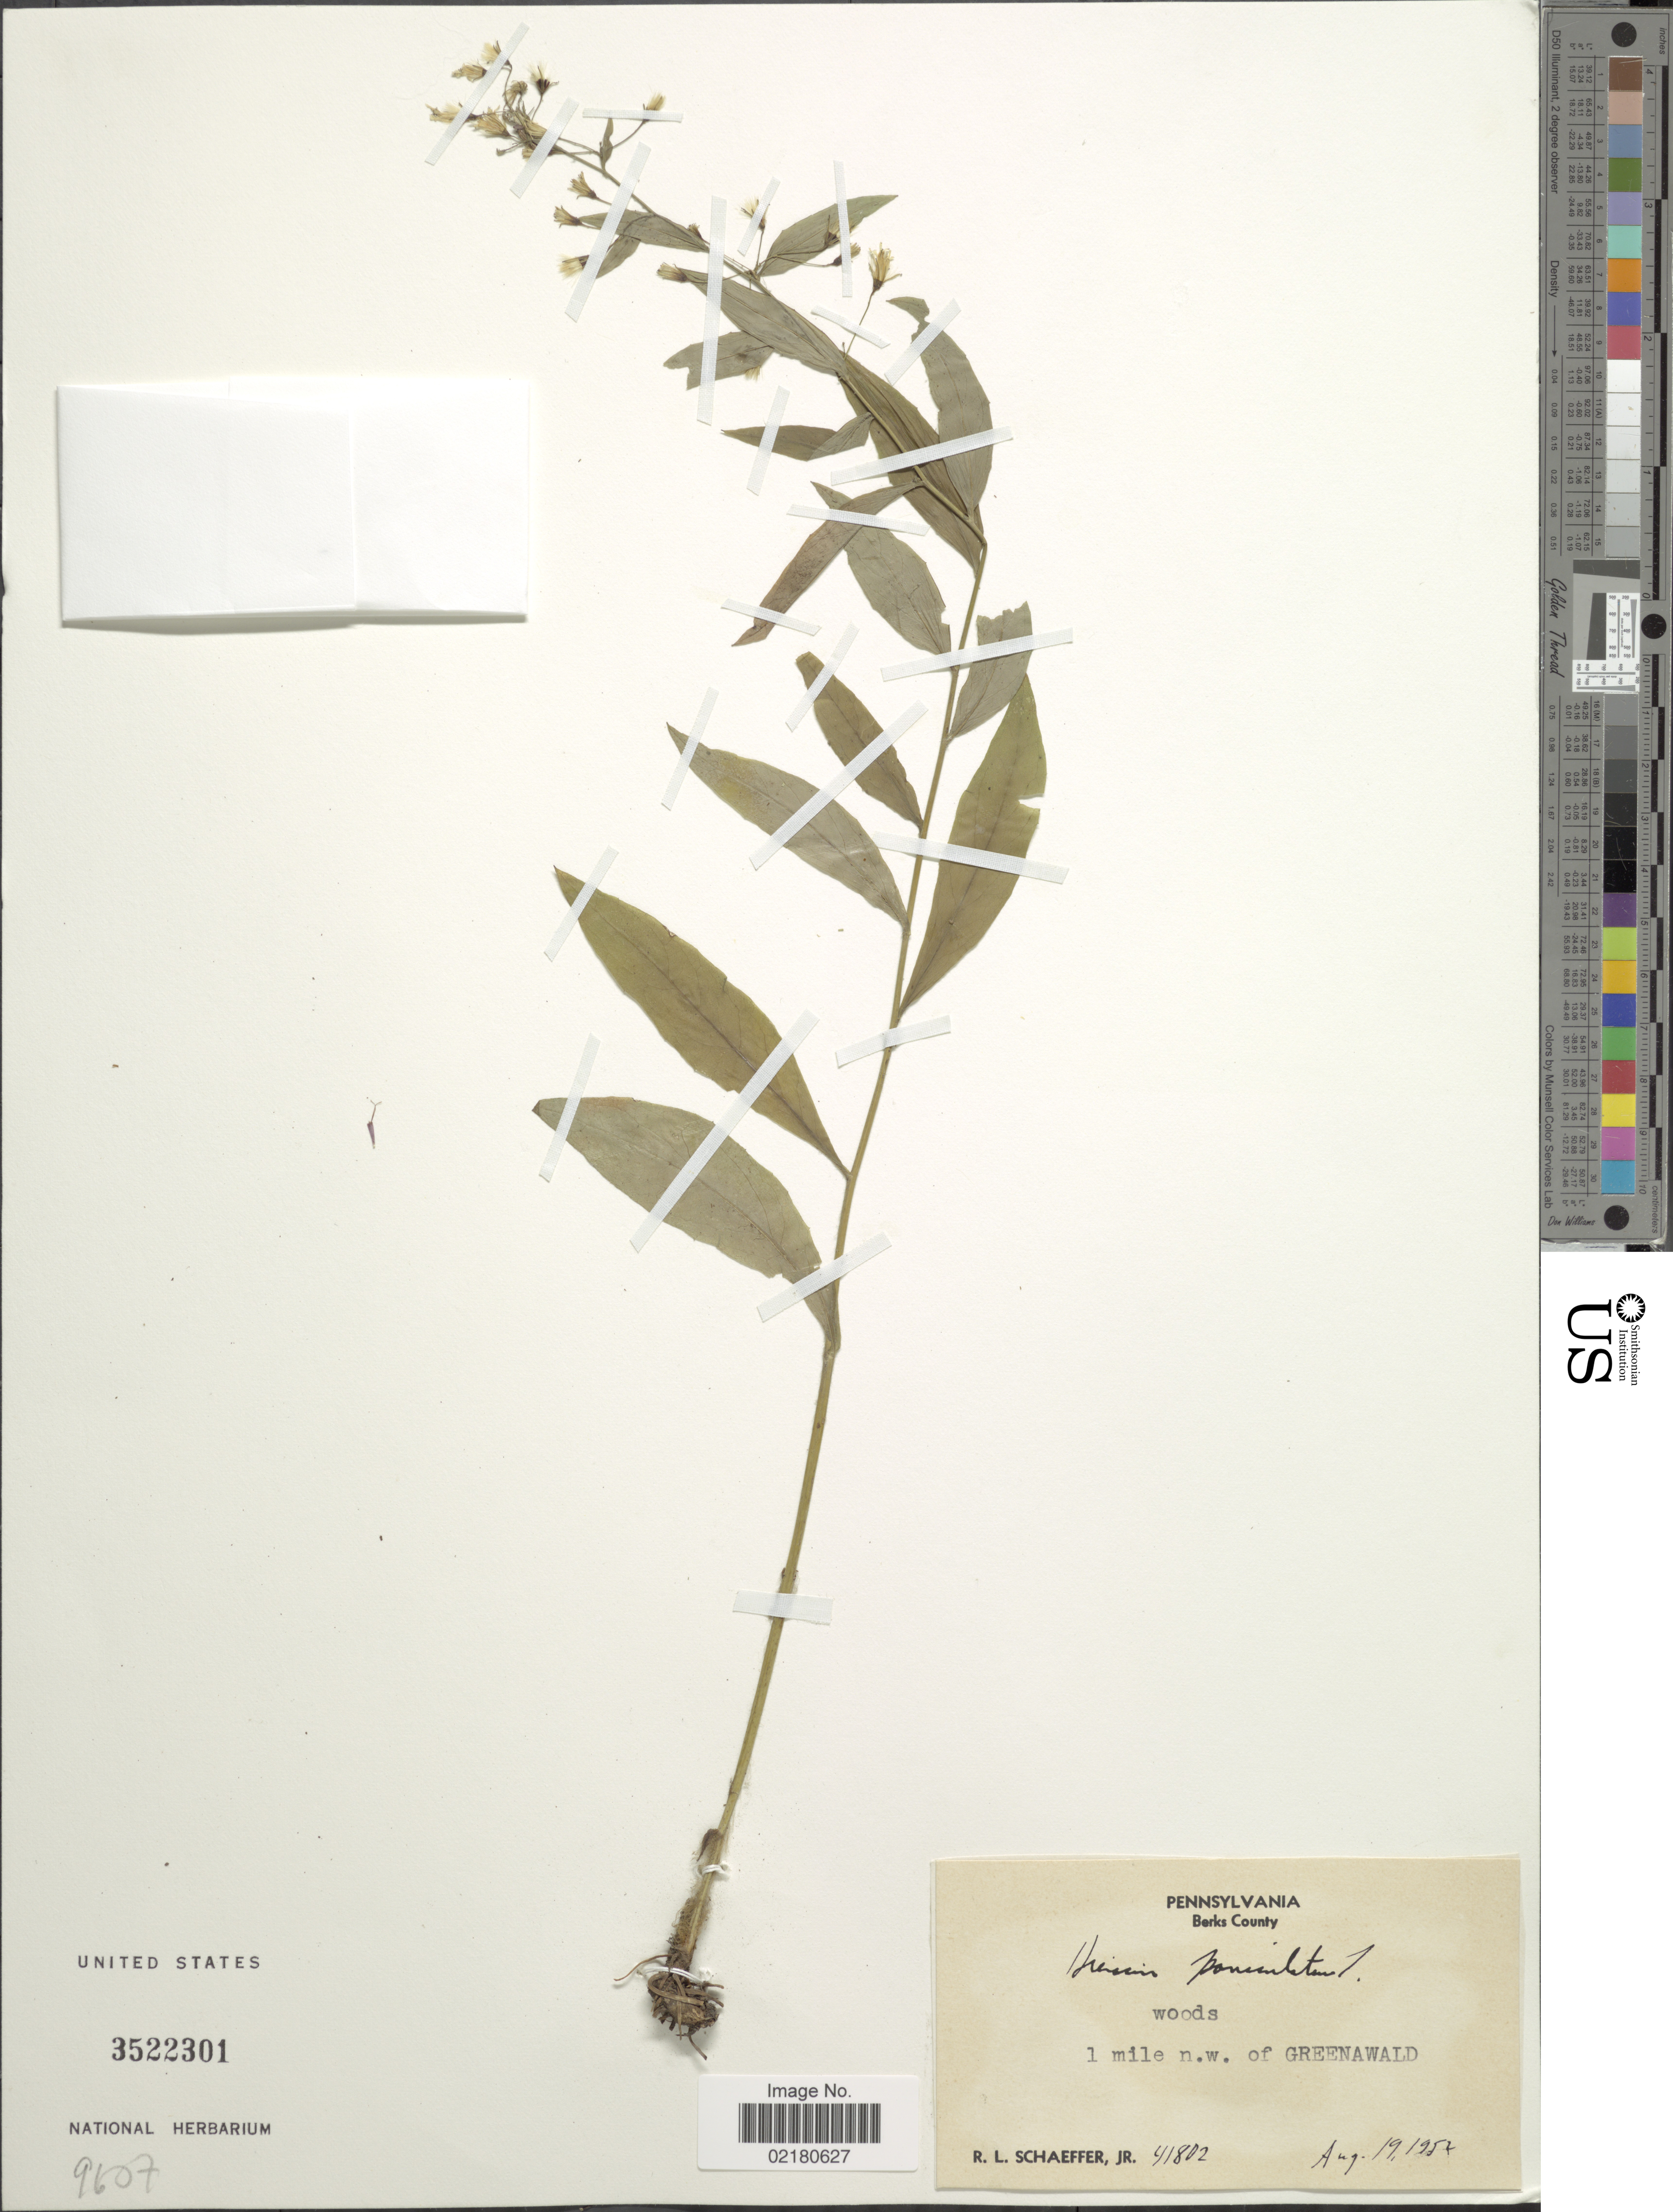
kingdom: Plantae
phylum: Tracheophyta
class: Magnoliopsida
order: Asterales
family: Asteraceae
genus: Hieracium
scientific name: Hieracium paniculatum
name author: L.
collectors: R. L. Schaeffer Jr.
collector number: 41802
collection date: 1957-08-19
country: United States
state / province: Pennsylvania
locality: Pennsylvania, Berks Country, Woods, 1 mile n.w of Greenawald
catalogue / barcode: US 3522301